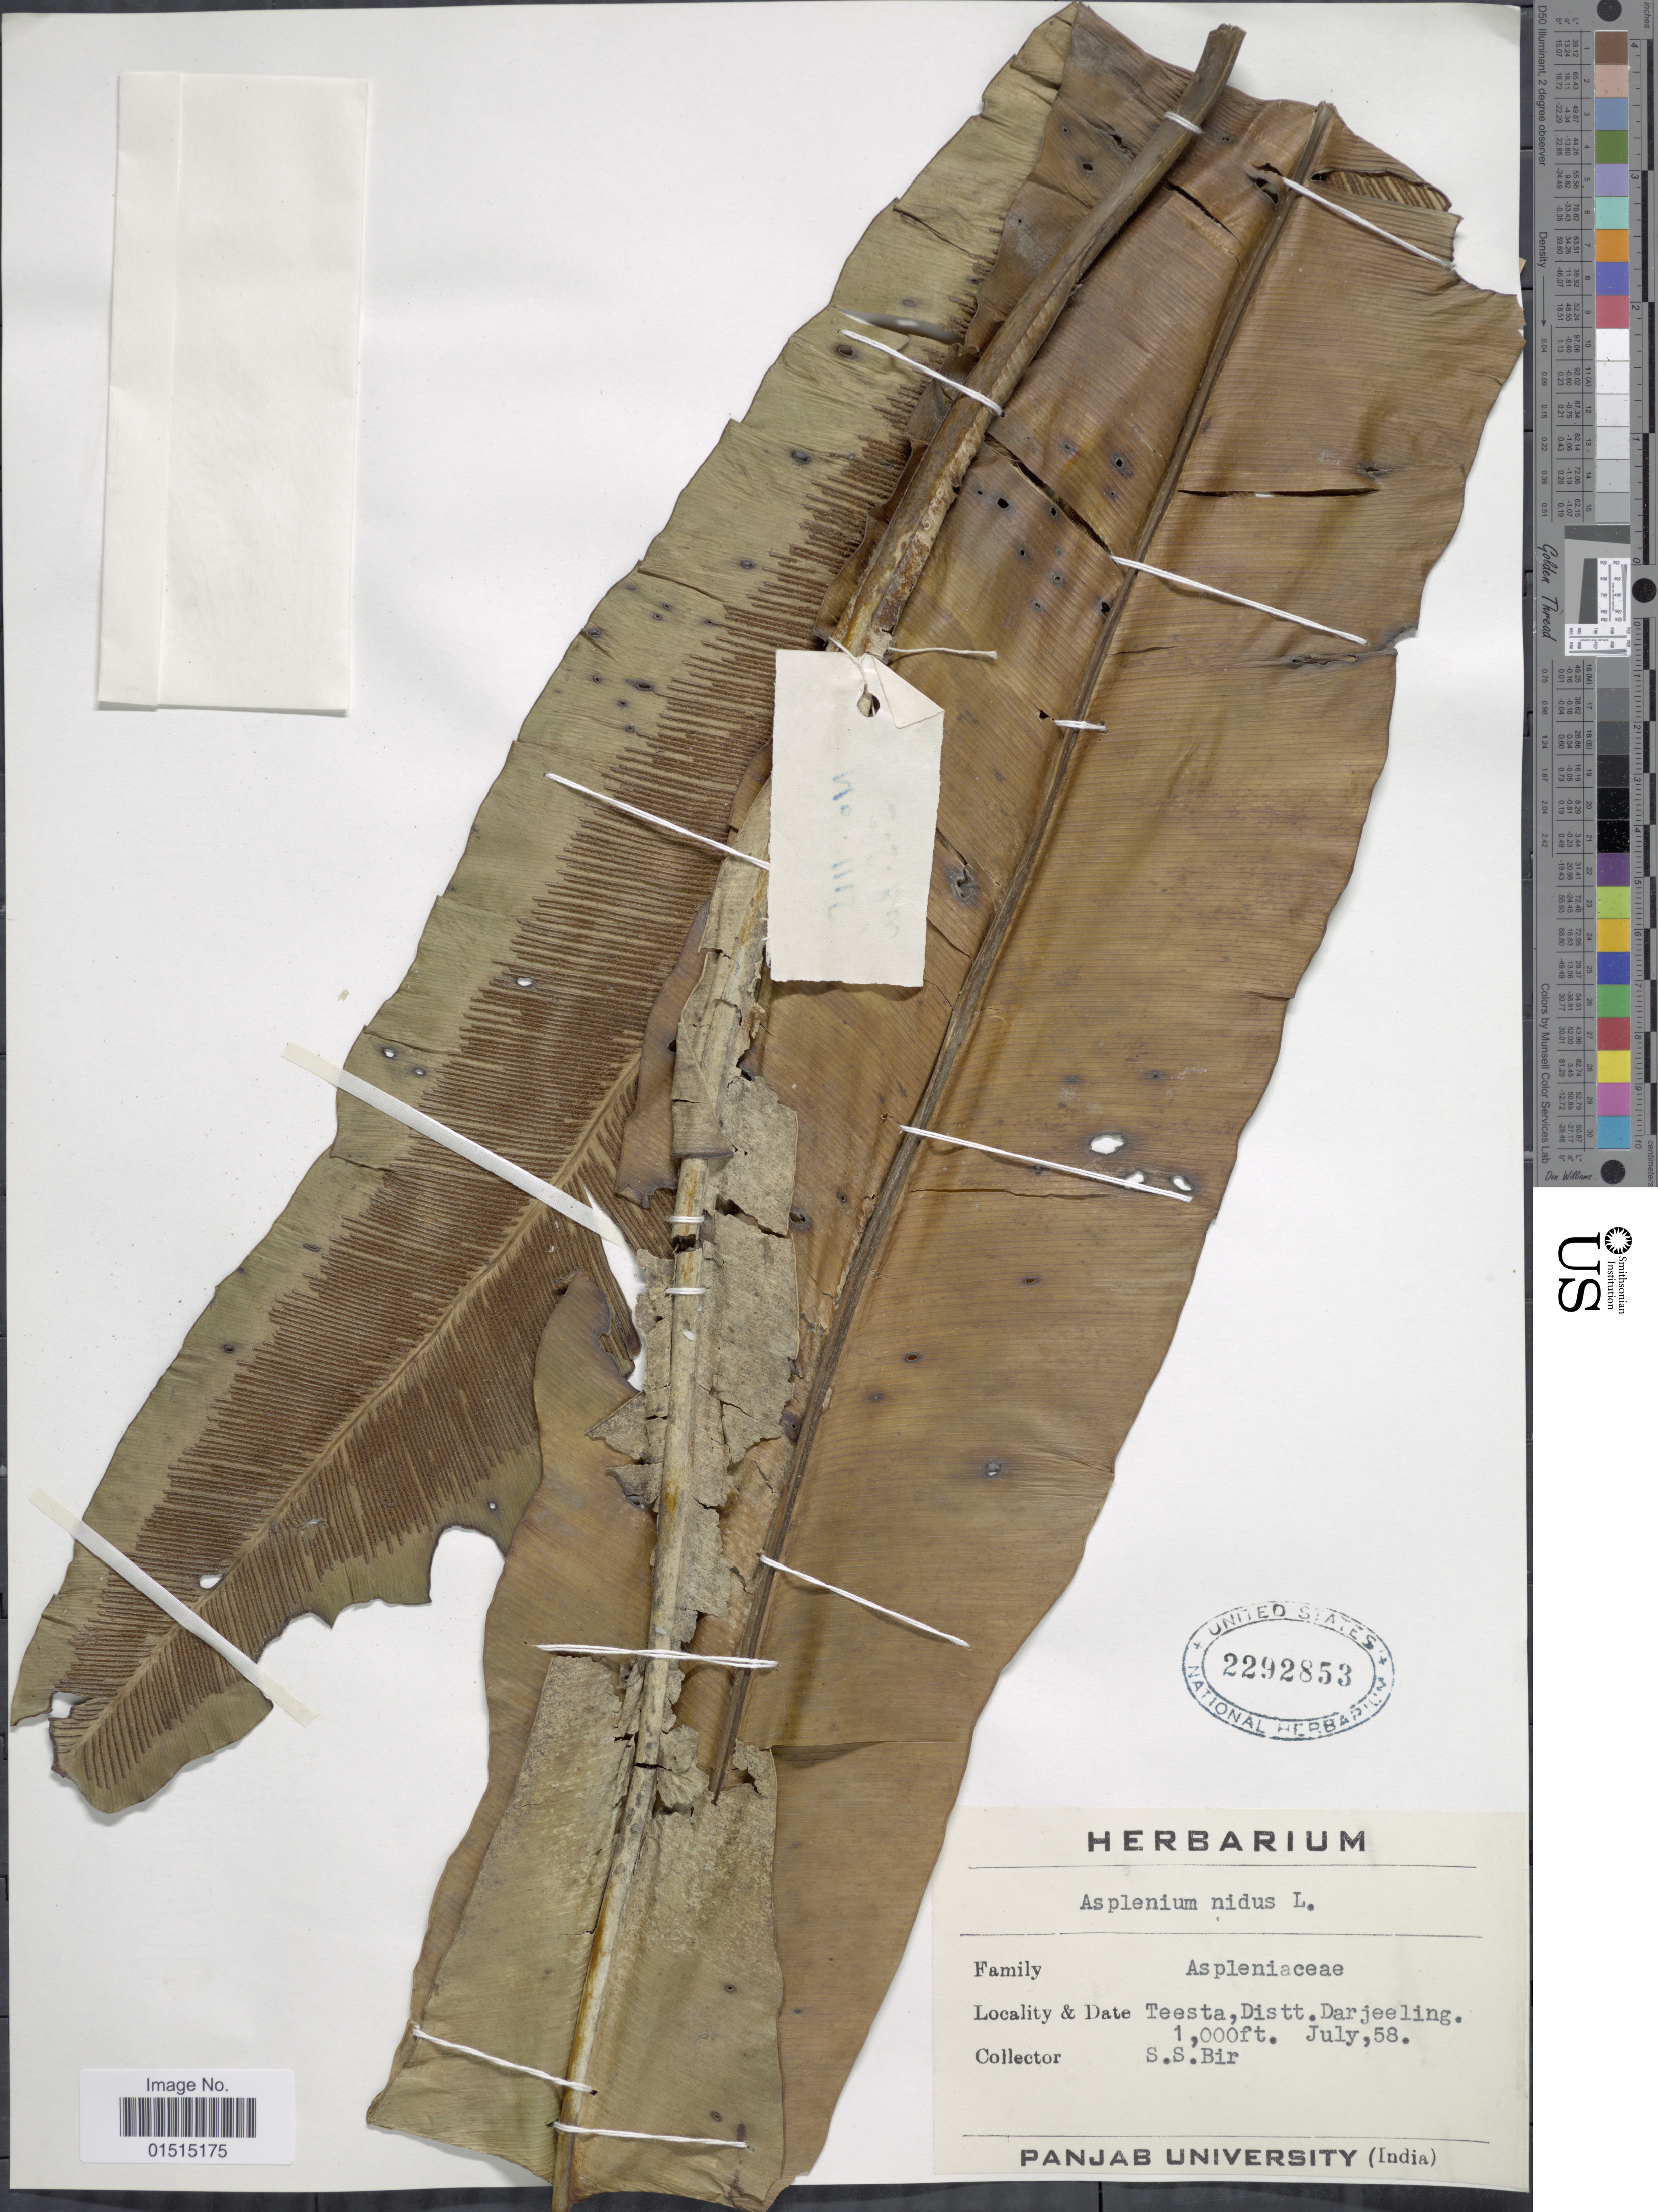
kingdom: Plantae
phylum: Tracheophyta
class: Polypodiopsida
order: Polypodiales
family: Aspleniaceae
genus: Asplenium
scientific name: Asplenium nidus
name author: L.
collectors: S. S. Bir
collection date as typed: Transcribed d/m/y: /7/58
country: India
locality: Teesta, Distt. Darjeeling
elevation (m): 305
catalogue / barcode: US 2292853